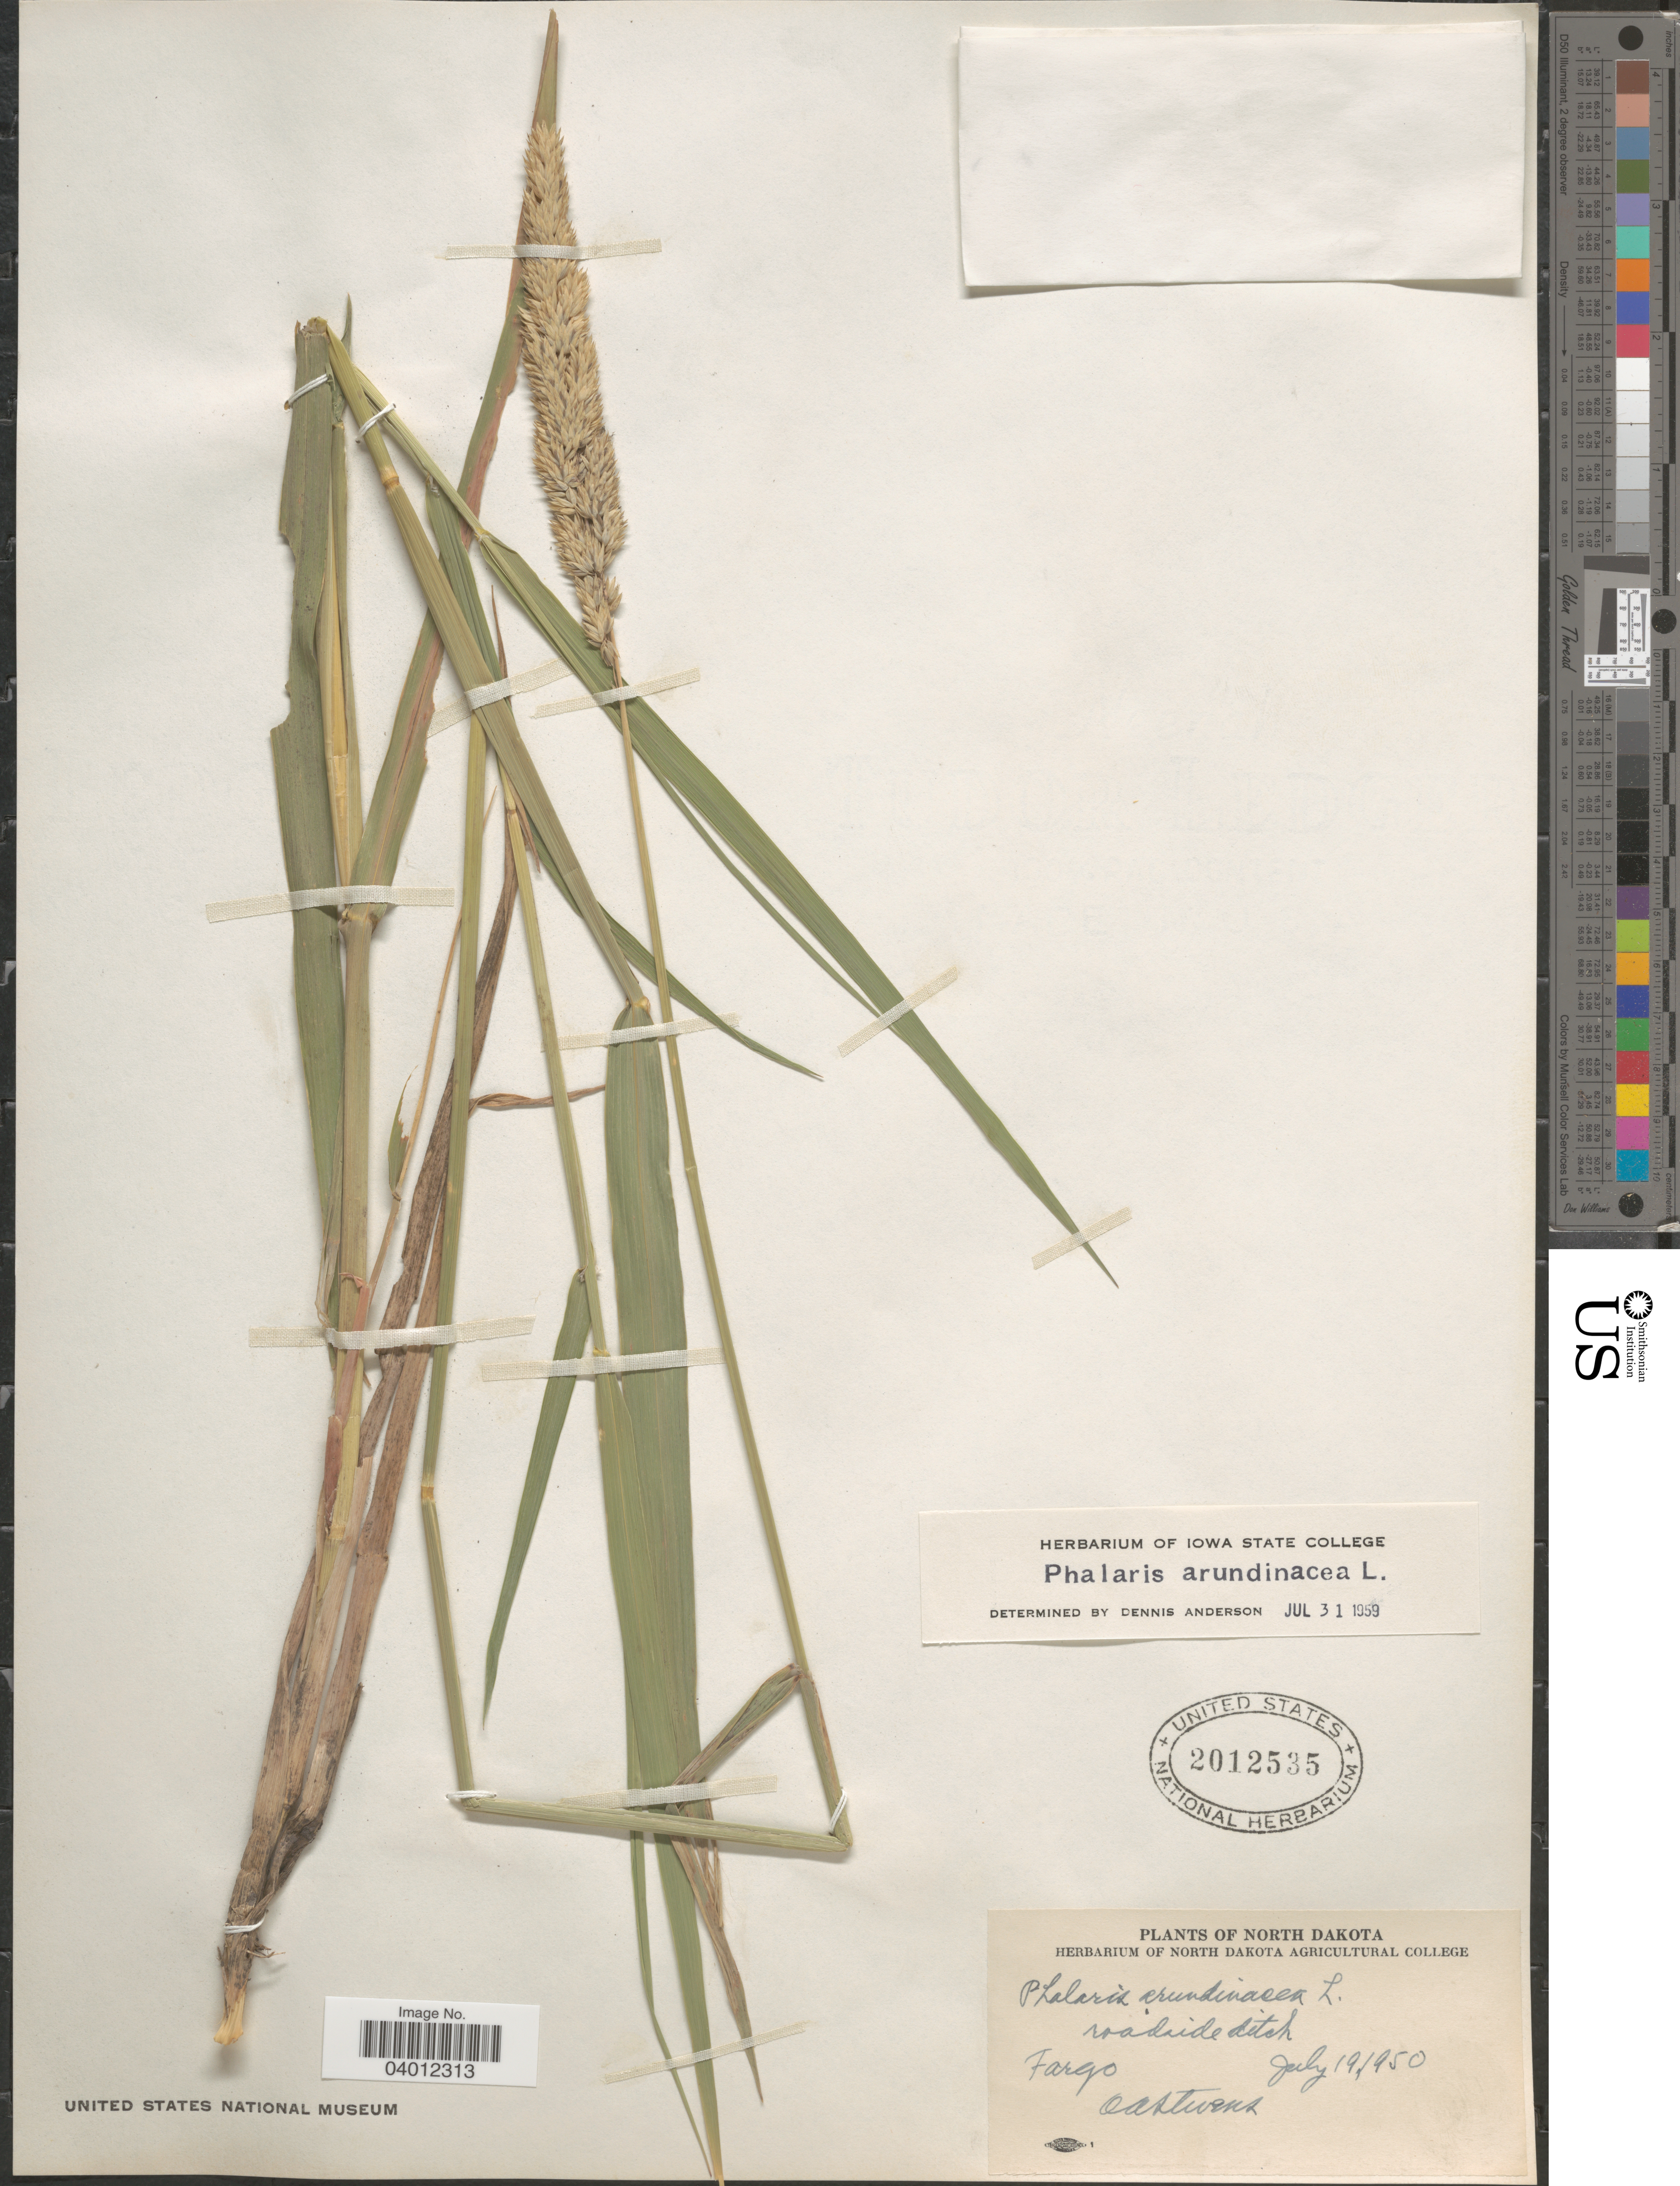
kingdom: Plantae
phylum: Tracheophyta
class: Liliopsida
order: Poales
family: Poaceae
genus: Phalaris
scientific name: Phalaris arundinacea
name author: L.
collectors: O. A. Stevens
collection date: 1950-07-19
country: United States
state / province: North Dakota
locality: Fargo.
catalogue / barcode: US 2012535